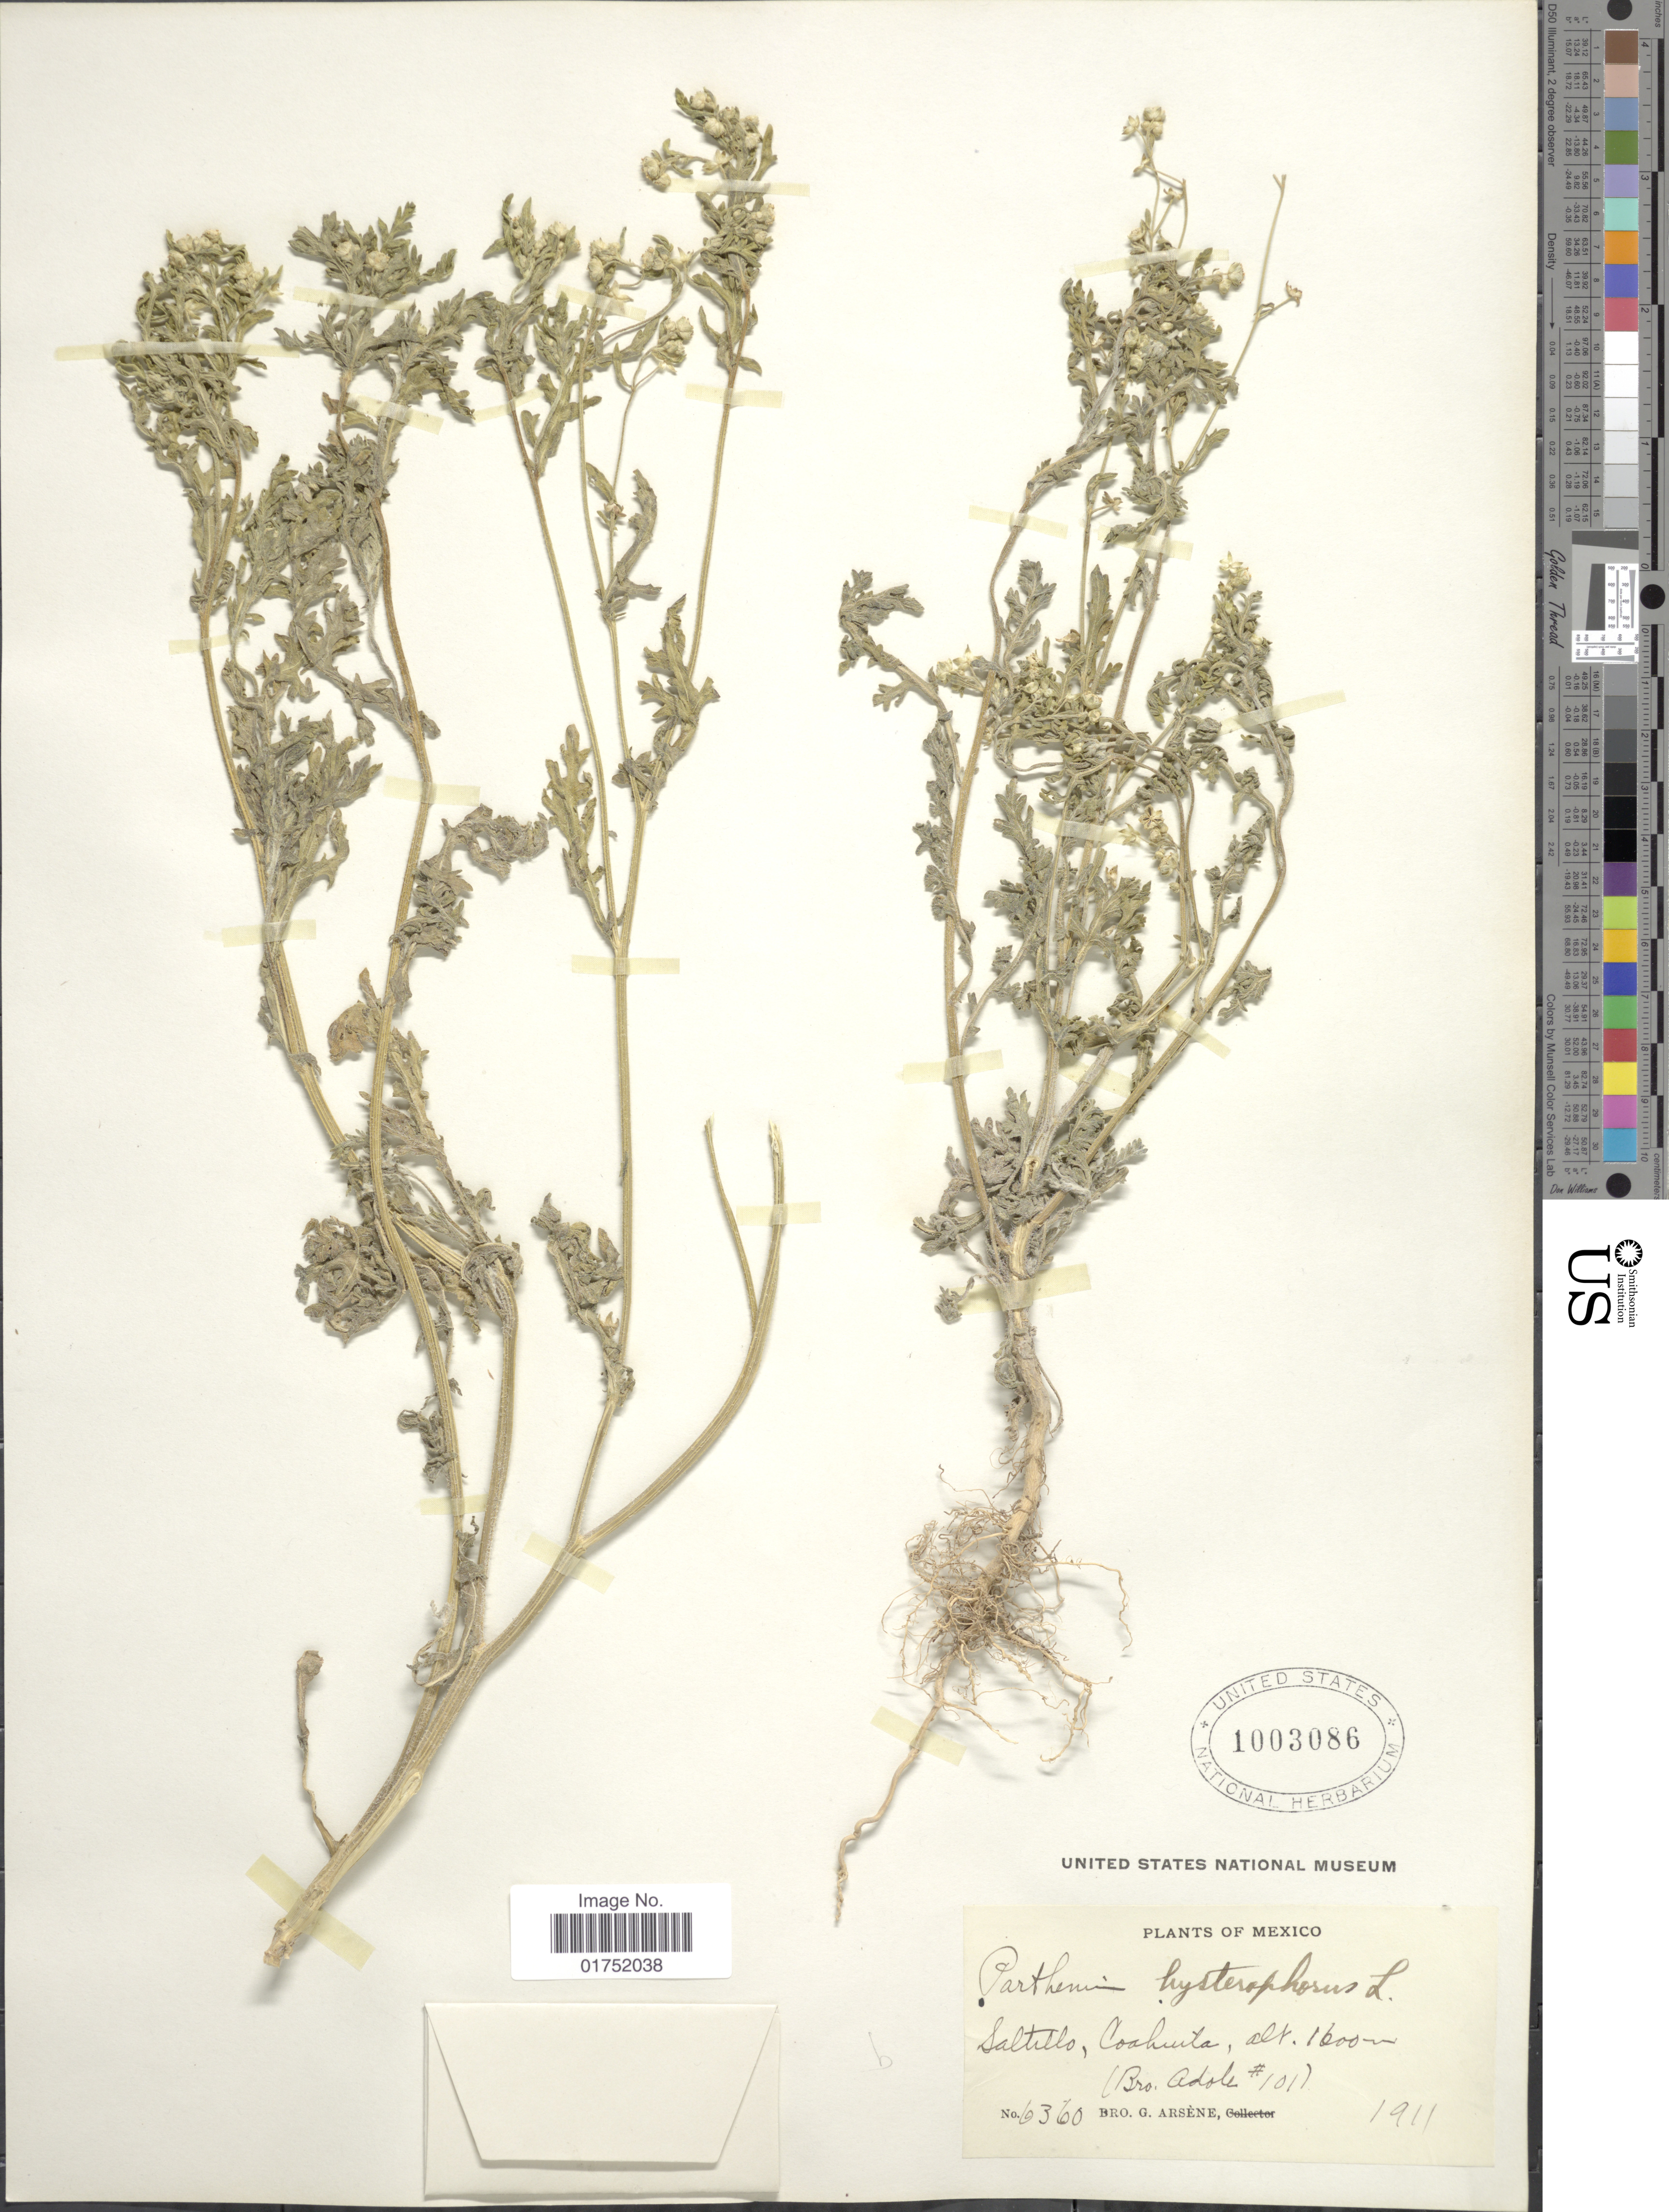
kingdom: Plantae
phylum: Tracheophyta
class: Magnoliopsida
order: Asterales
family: Asteraceae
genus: Parthenium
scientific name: Parthenium bipinnatifidum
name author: (Ortega) Rollins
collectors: Bro. Adole & Bro. G. Arsène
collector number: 101/6360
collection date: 1911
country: Mexico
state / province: Coahuila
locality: Saltillo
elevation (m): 1600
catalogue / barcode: US 1003086